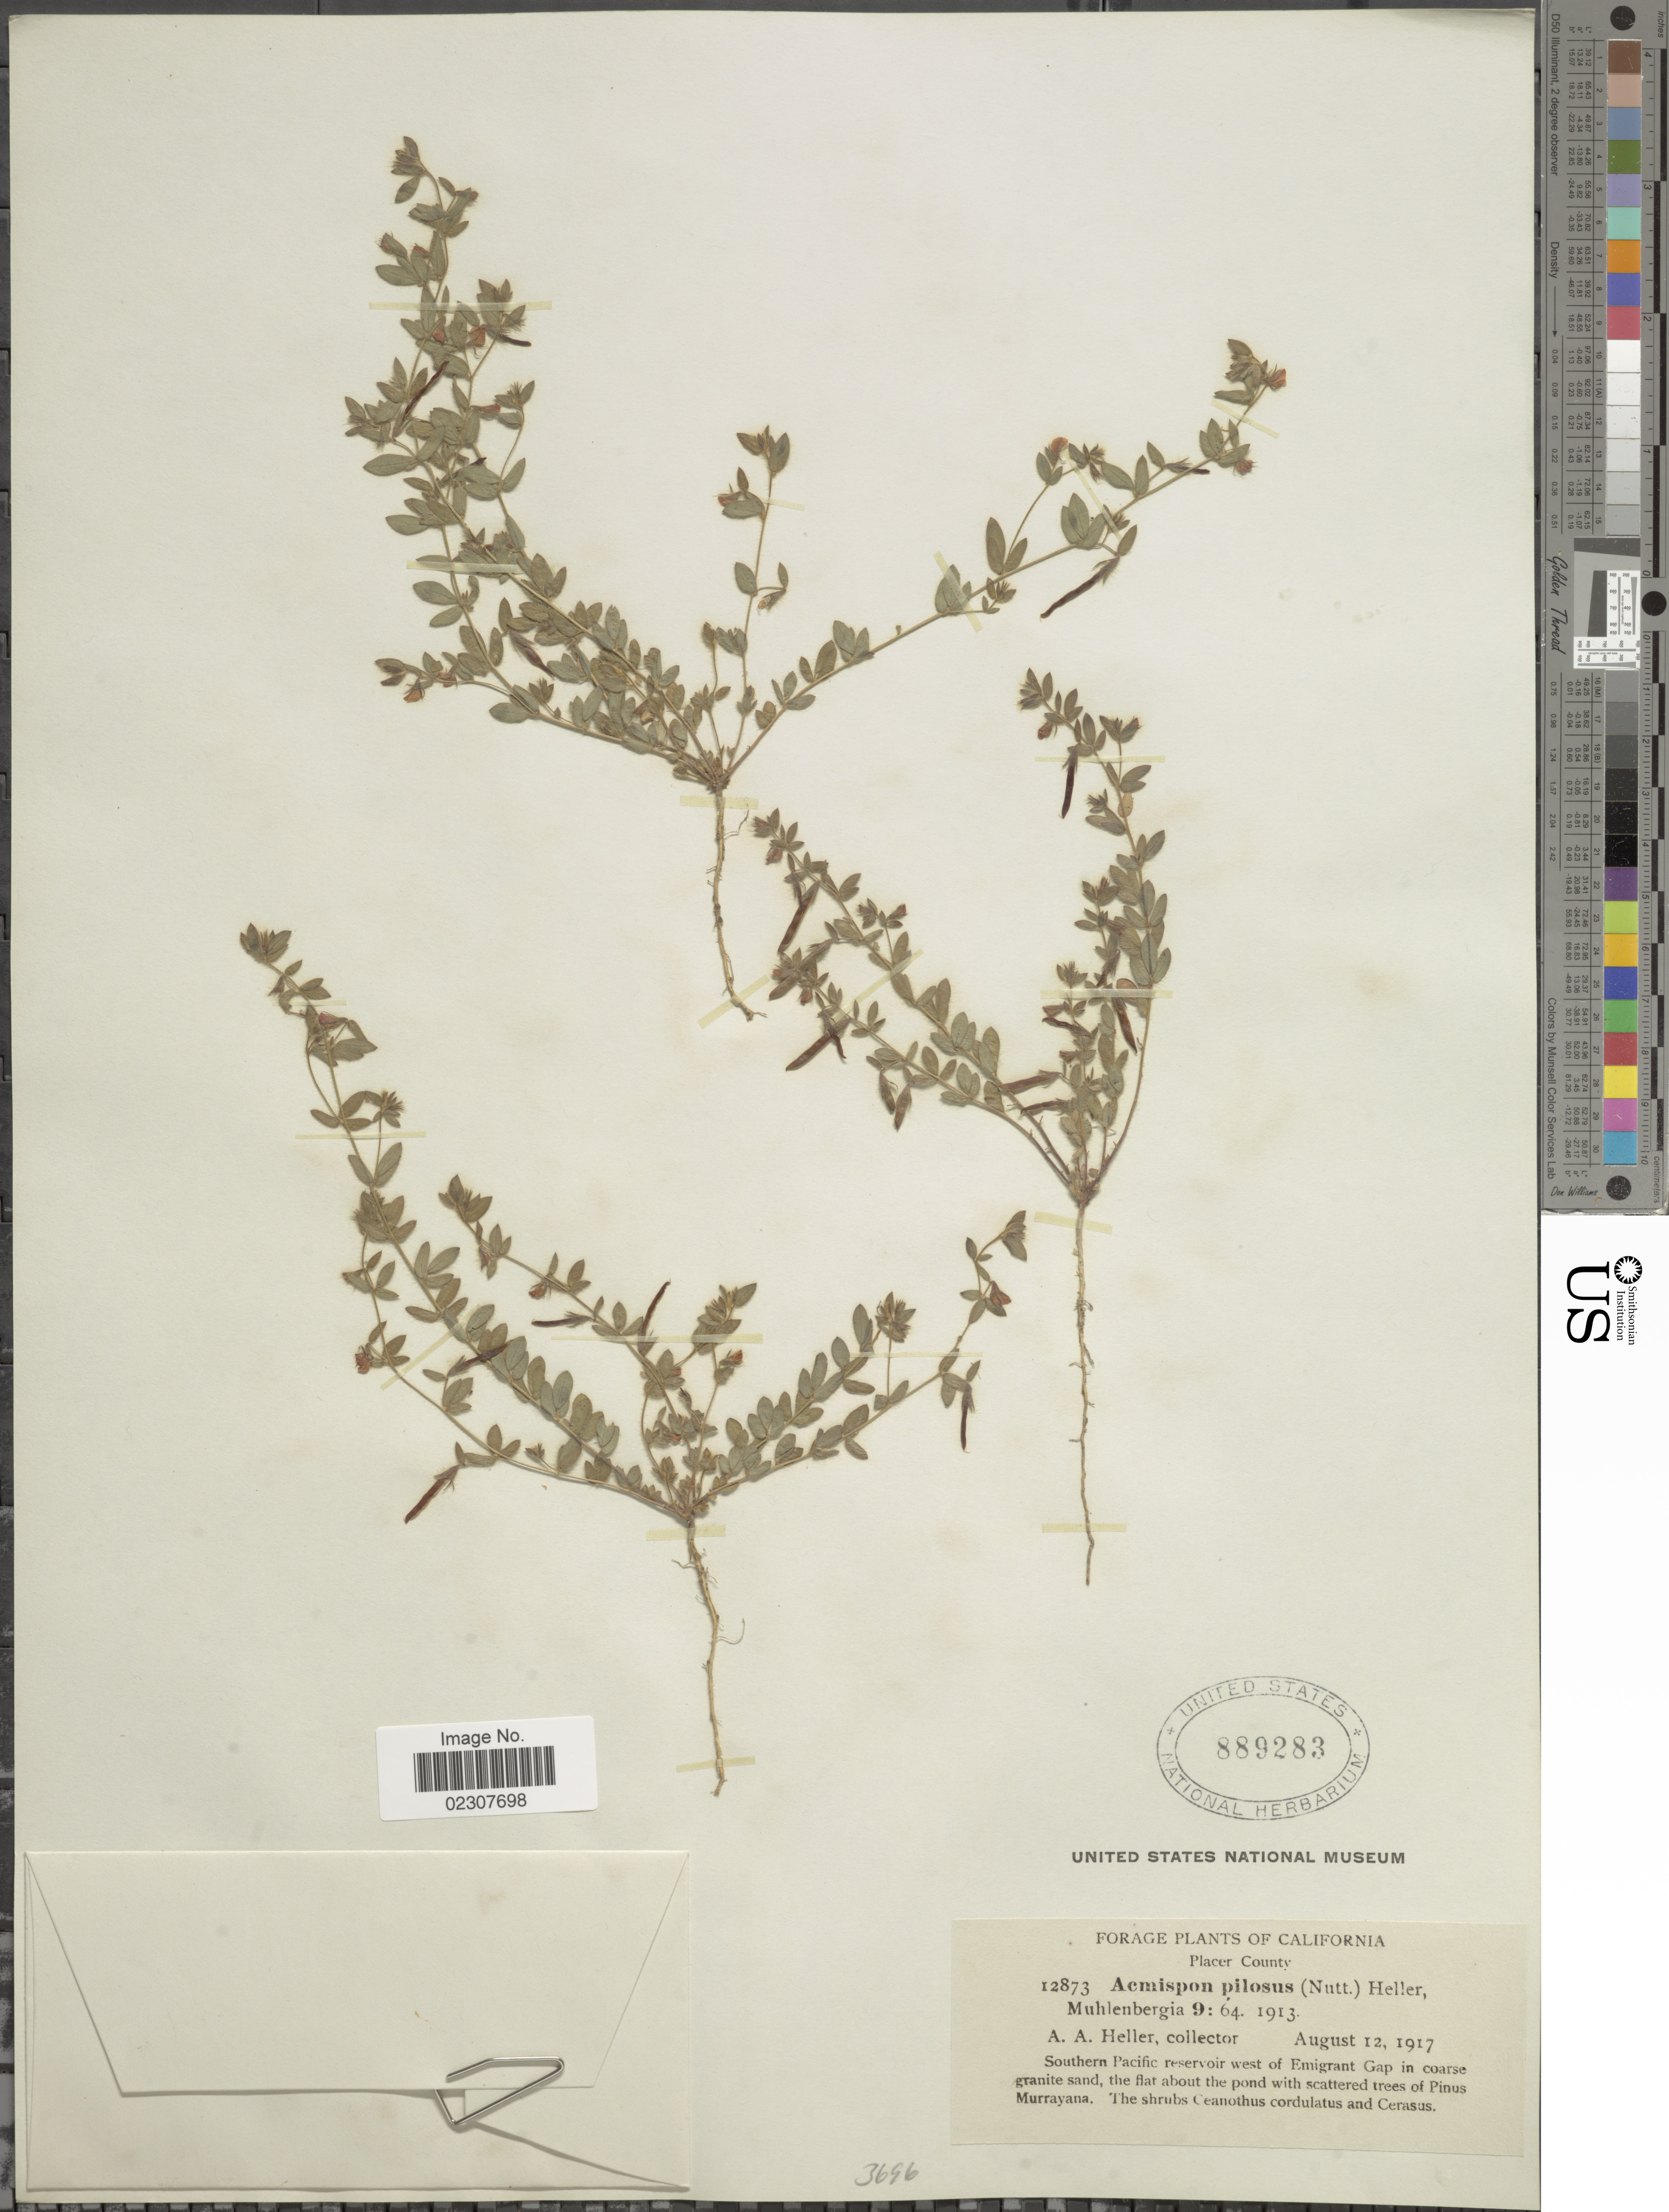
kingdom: Plantae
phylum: Tracheophyta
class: Magnoliopsida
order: Fabales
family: Fabaceae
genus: Acmispon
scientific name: Acmispon pilosus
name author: (Nutt.) A. Heller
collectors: A. A. Heller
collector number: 12873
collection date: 1917-08-12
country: United States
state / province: California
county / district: Placer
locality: Forage of California, Placer County, Southern Pacific reservoit west of Emigrant Gap in coarse granite sand, the flat about the pond with scattered trees of Pinus Murrayana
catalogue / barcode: US 889283